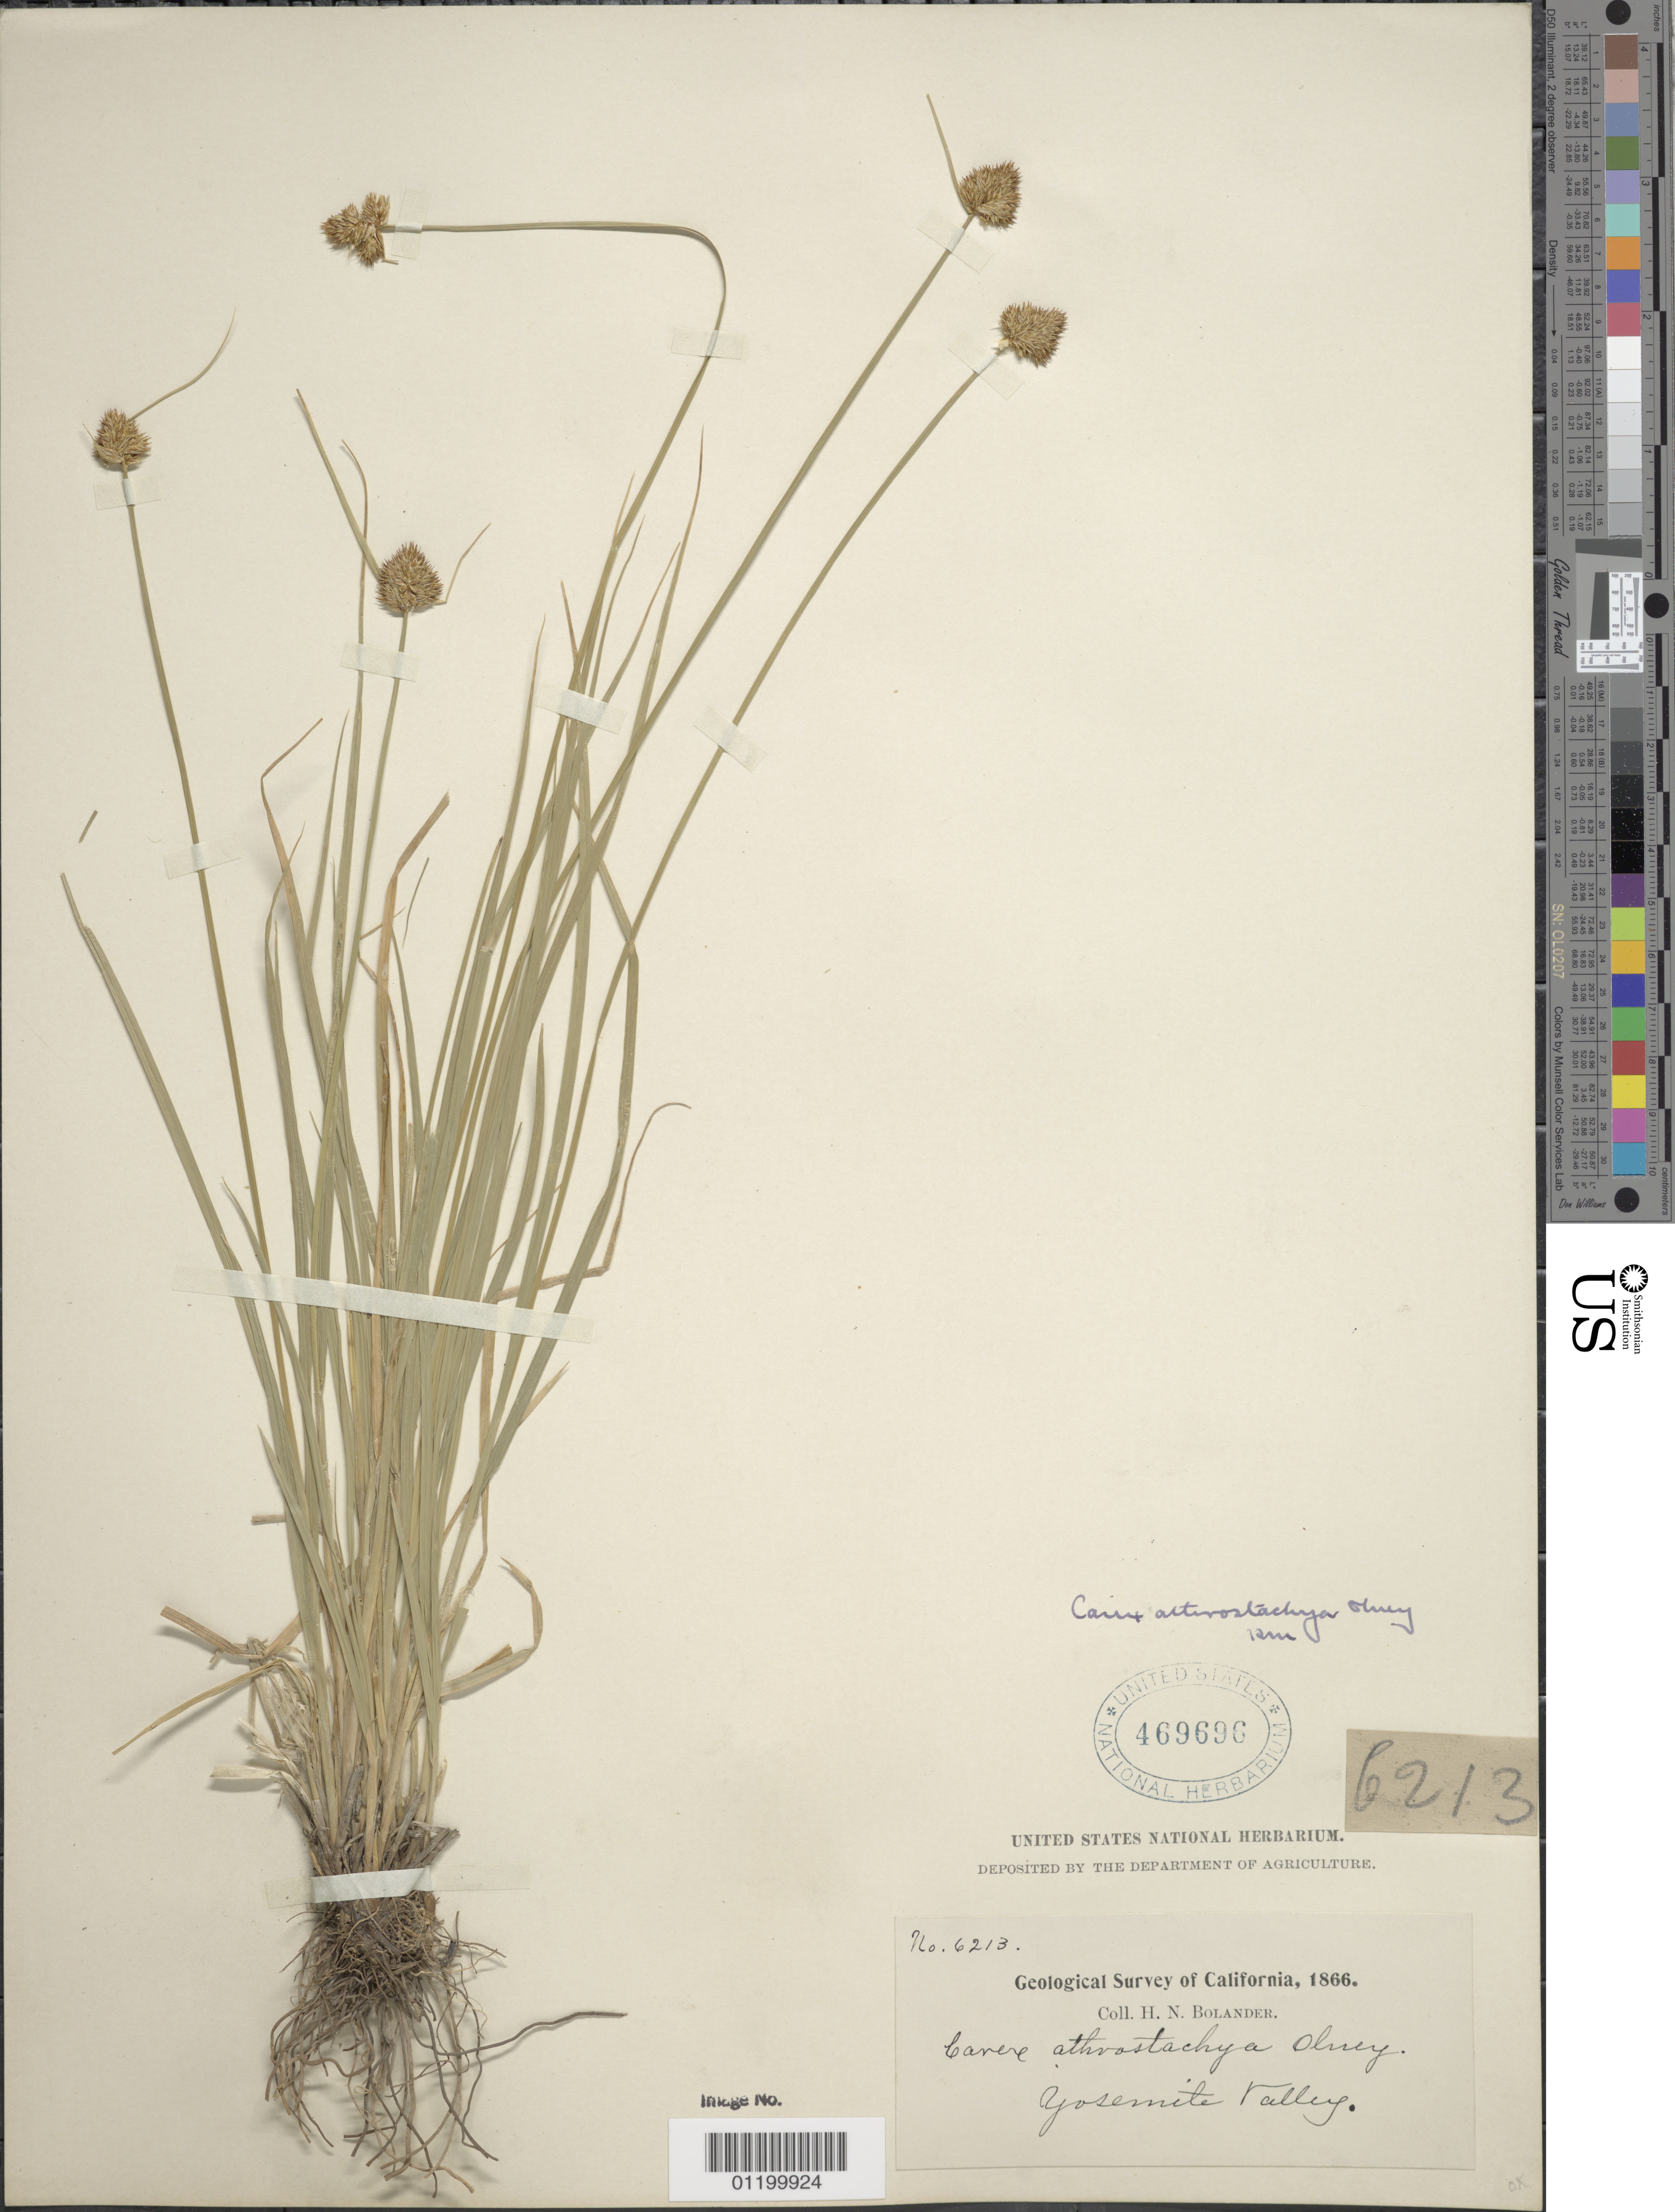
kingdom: Plantae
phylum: Tracheophyta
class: Liliopsida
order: Poales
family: Cyperaceae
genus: Carex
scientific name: Carex athrostachya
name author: Olney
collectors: H. Bolander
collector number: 6213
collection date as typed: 1866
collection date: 1866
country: United States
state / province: California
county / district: Mariposa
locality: Yosemite Valley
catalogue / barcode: US 469696